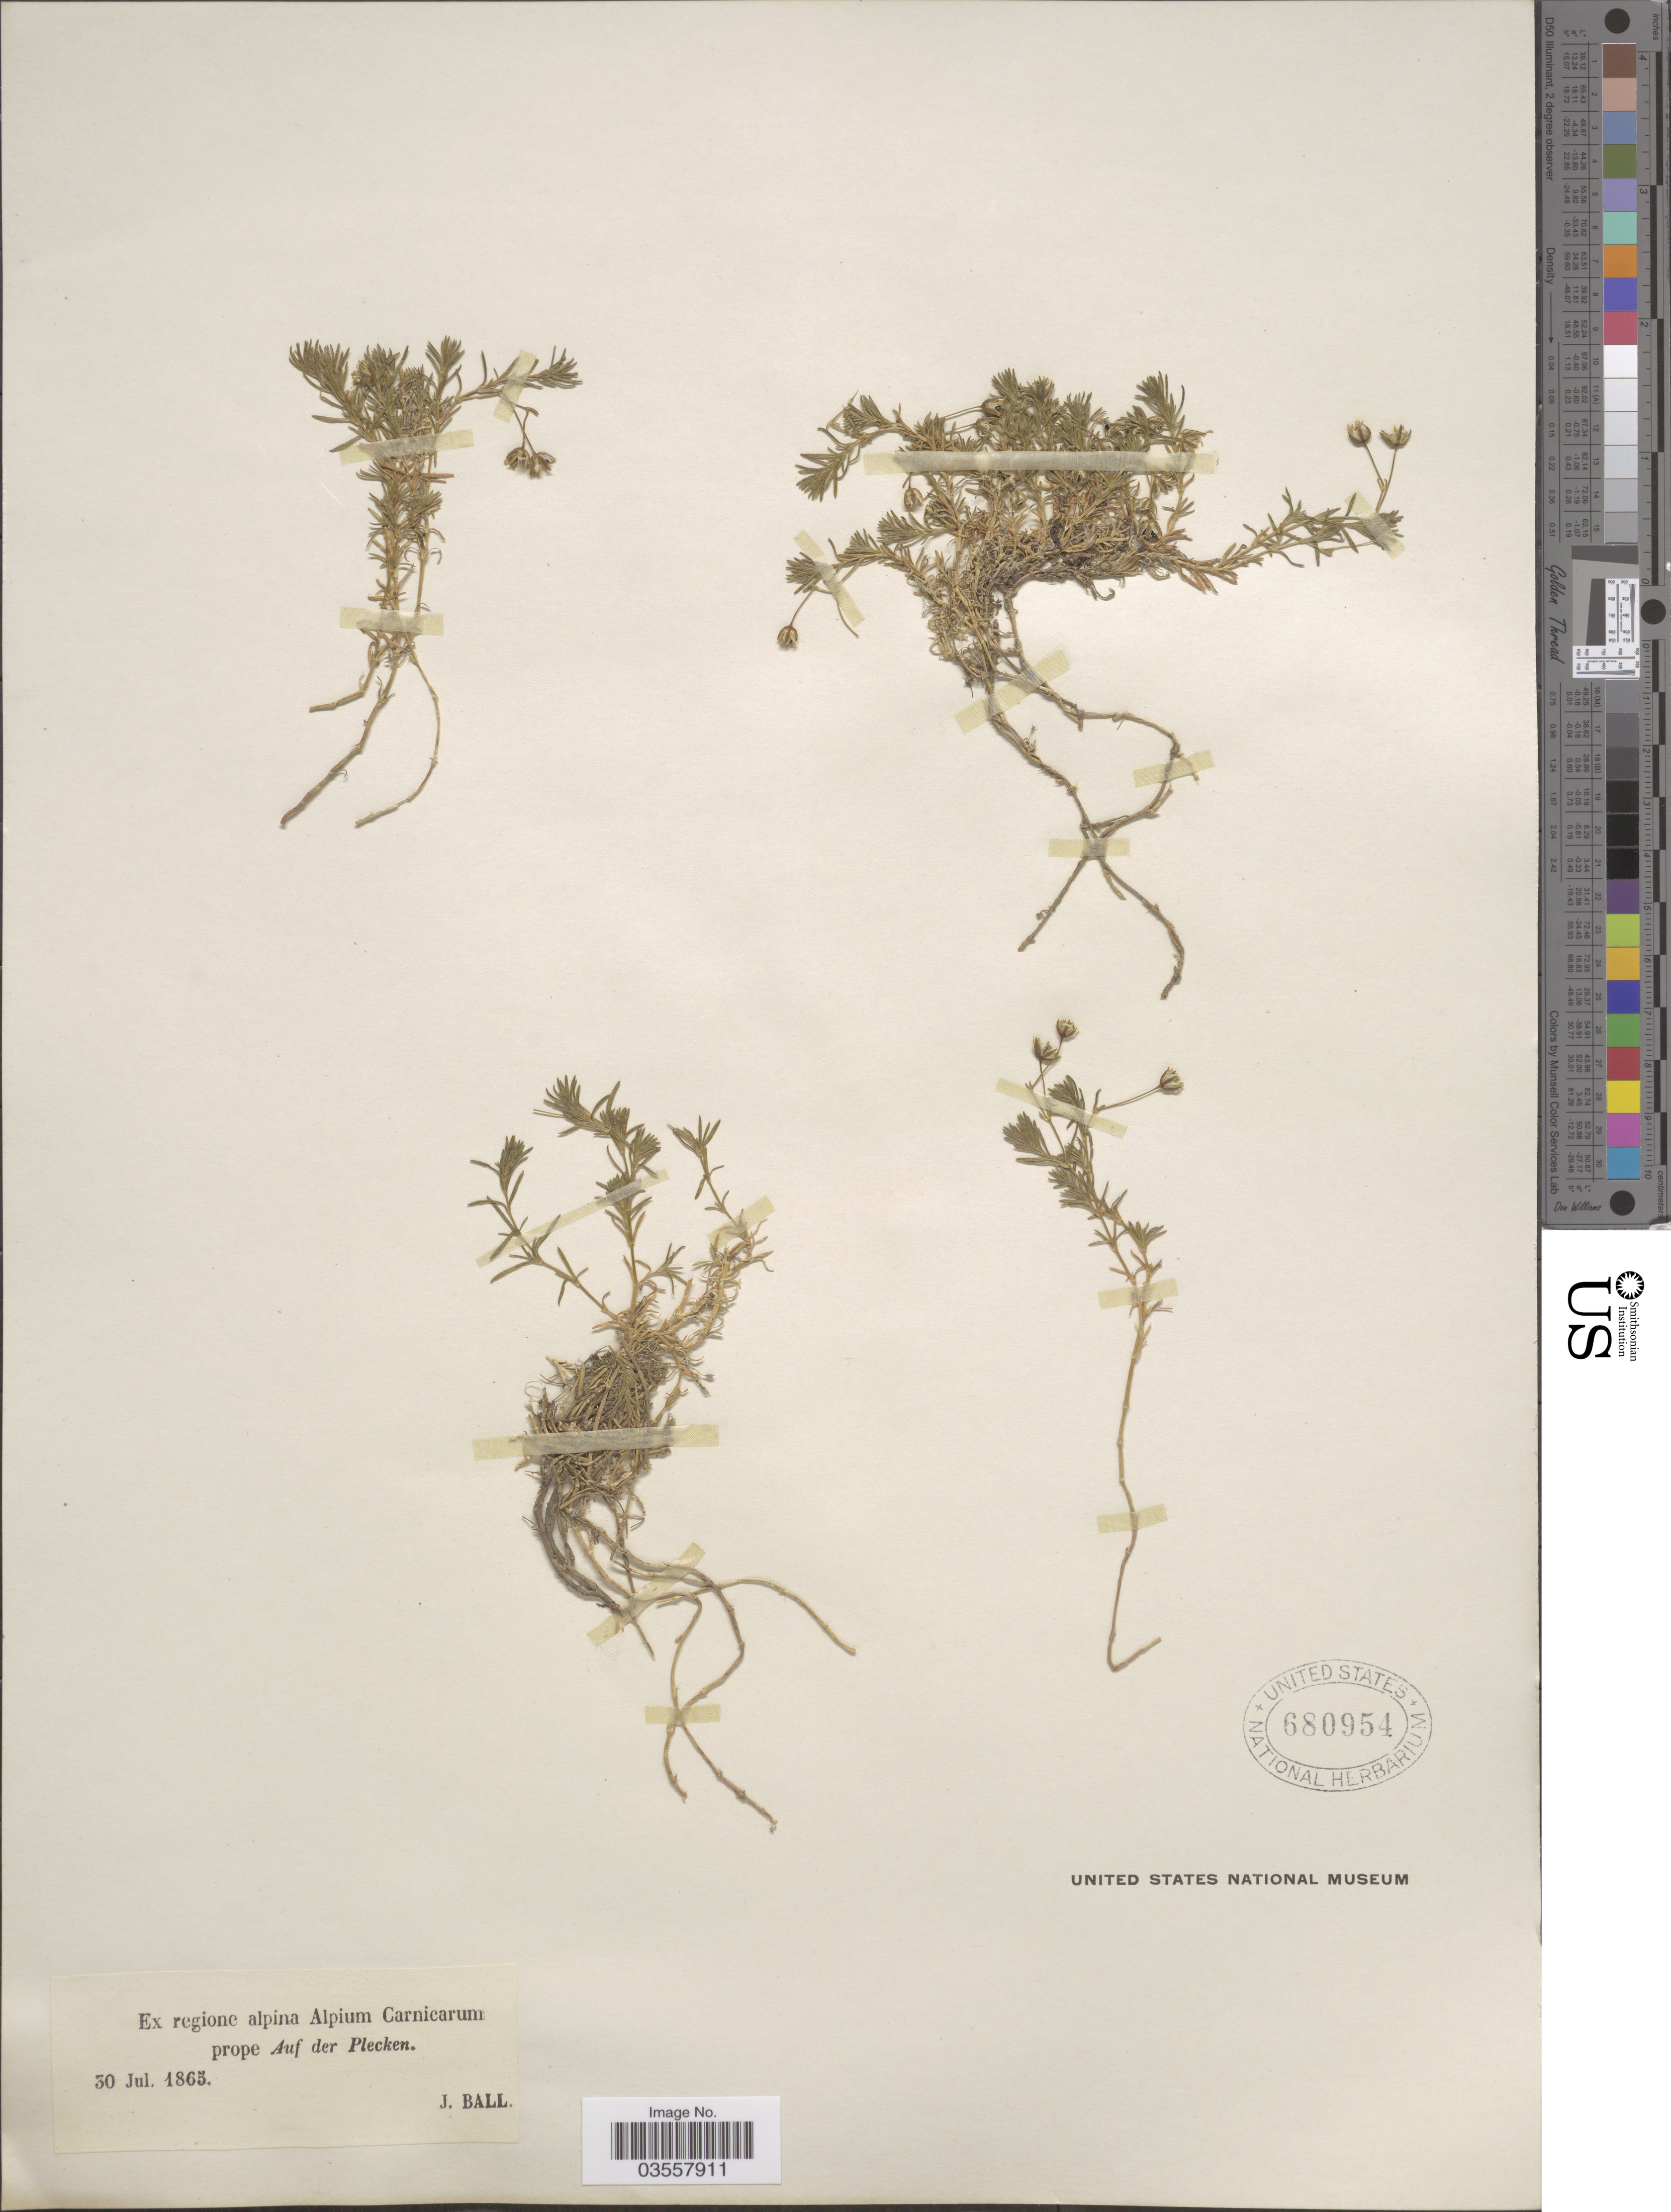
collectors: J. Ball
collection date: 1865-07-30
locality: Ex regione alpina Alpium Carnicarum prope Auf der Plecken.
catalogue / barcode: US 680954